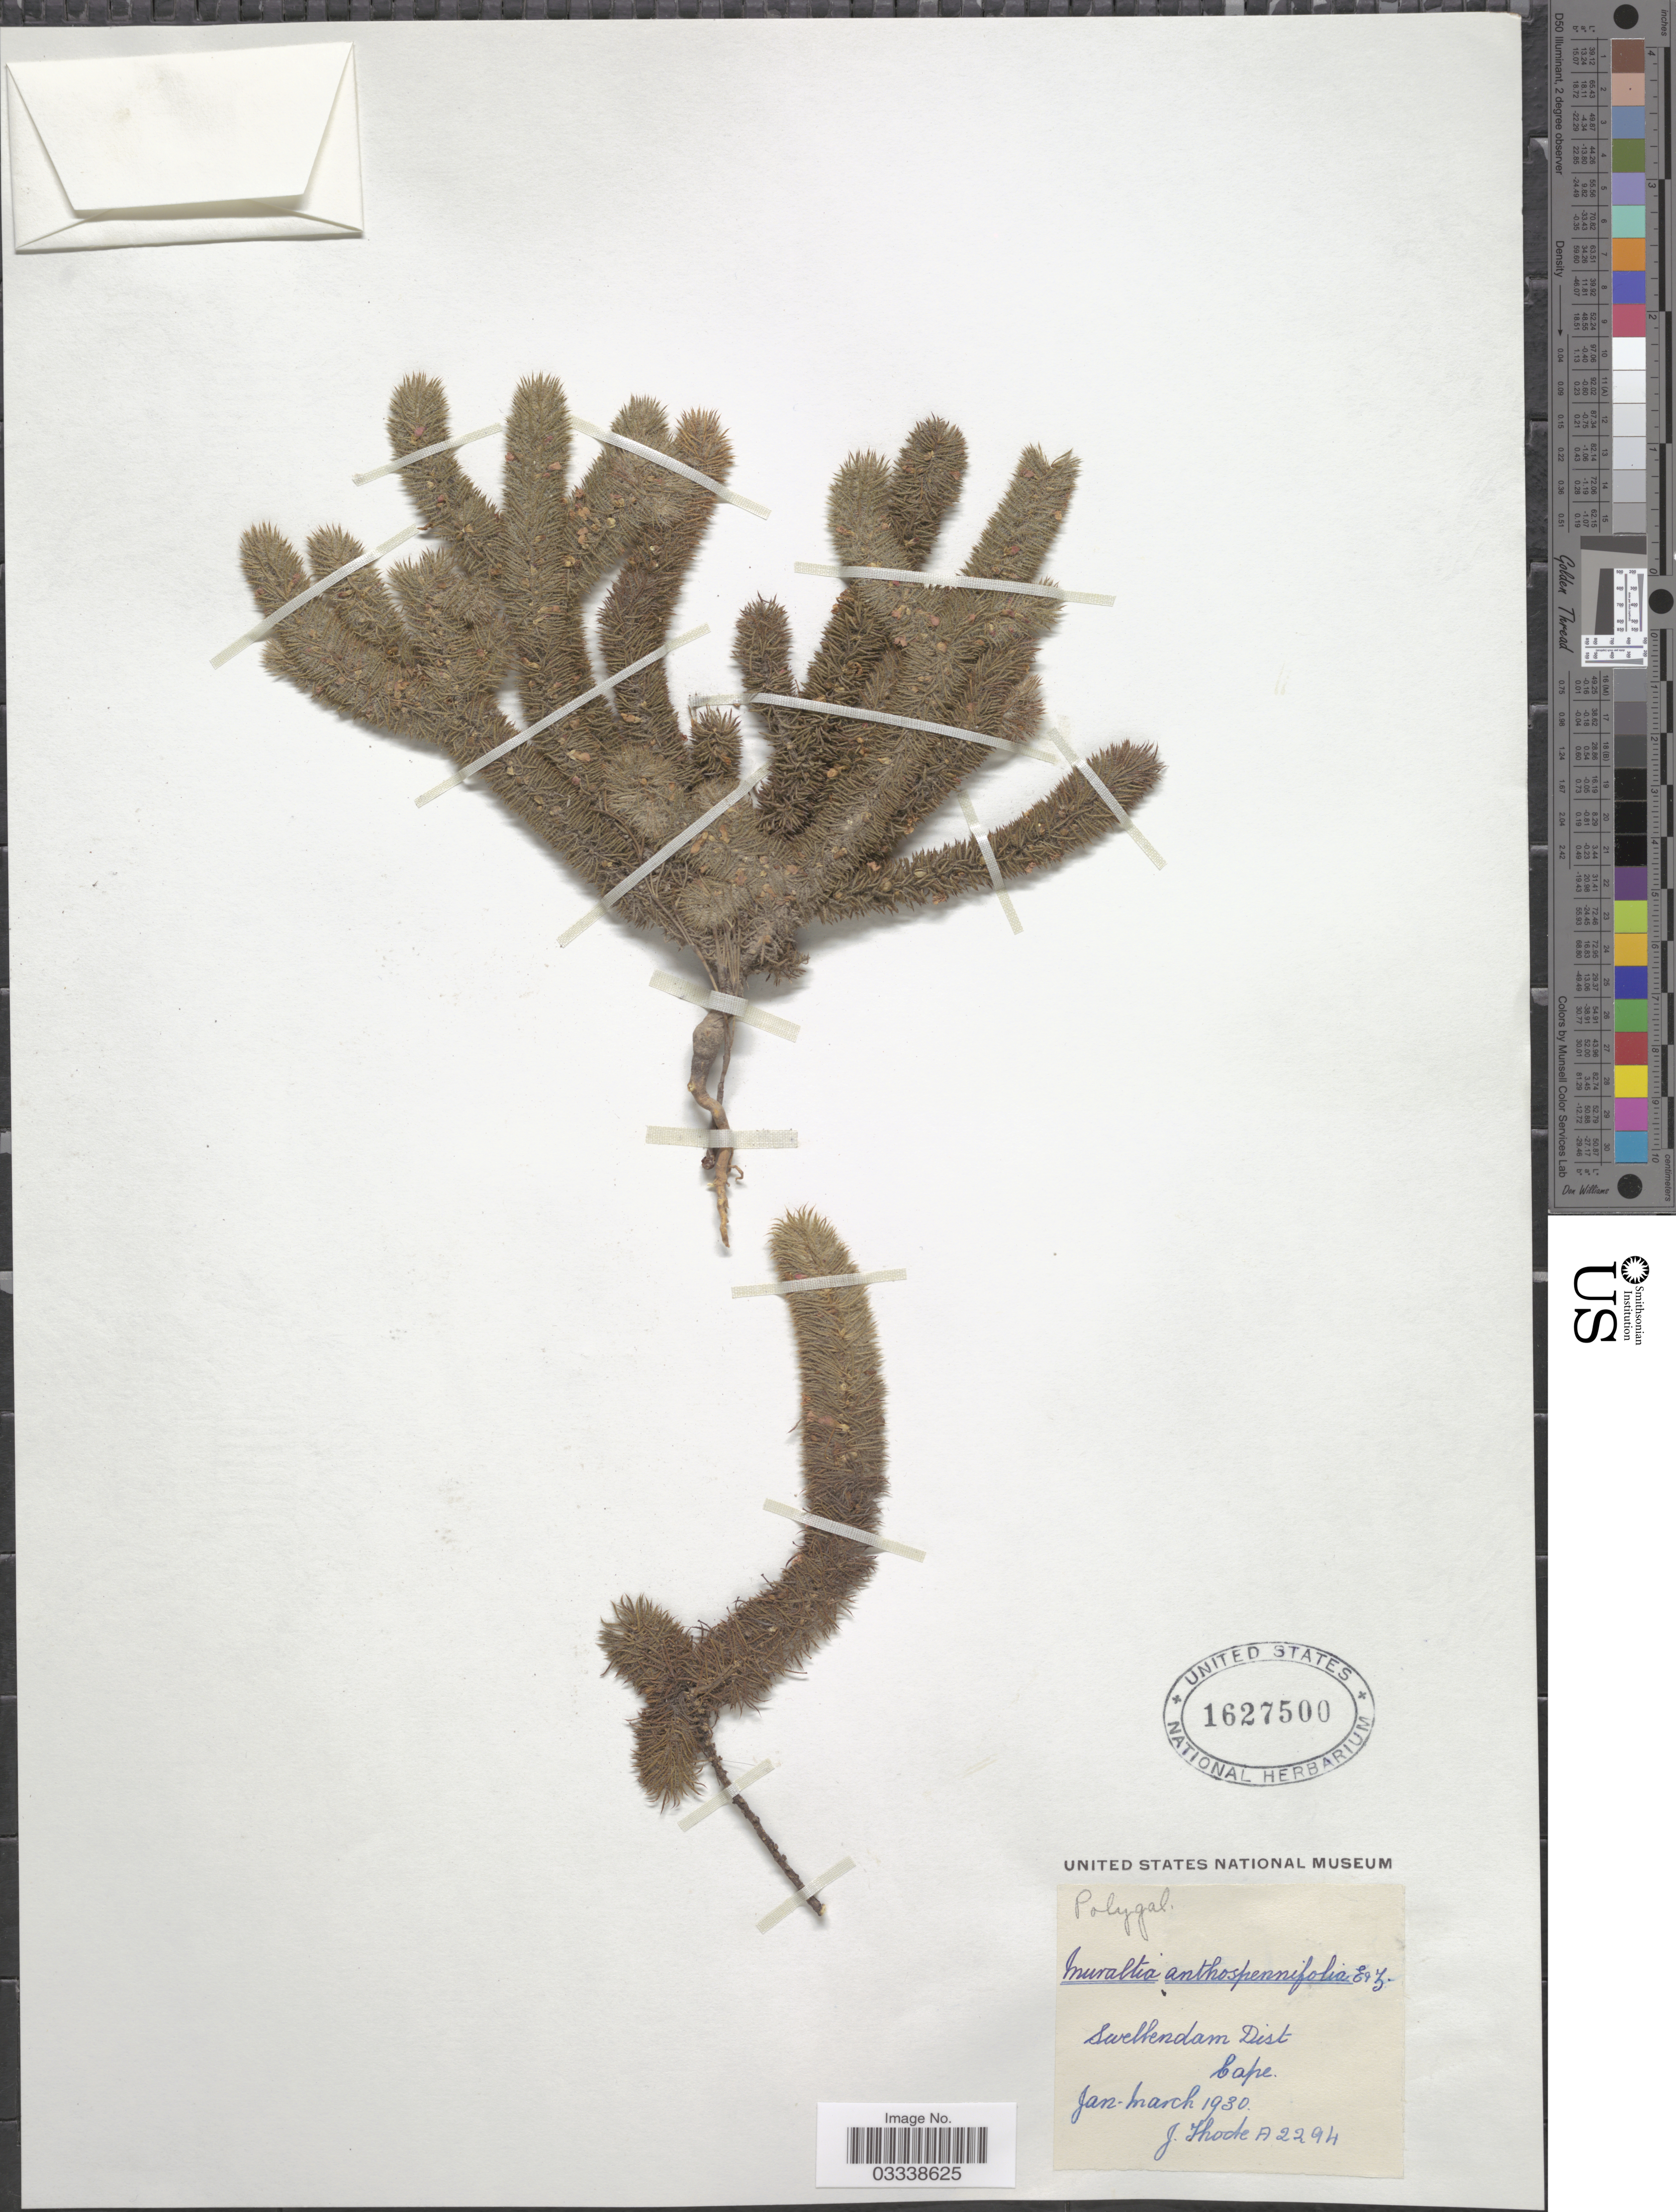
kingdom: Plantae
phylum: Tracheophyta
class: Magnoliopsida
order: Fabales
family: Polygalaceae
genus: Muraltia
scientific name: Muraltia anthospermifolia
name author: Eckl. & Zeyh.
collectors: J. Thode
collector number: A2294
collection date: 1930-01/1930-03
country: South Africa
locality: Swellendam Dist., Cape.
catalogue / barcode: US 1627500